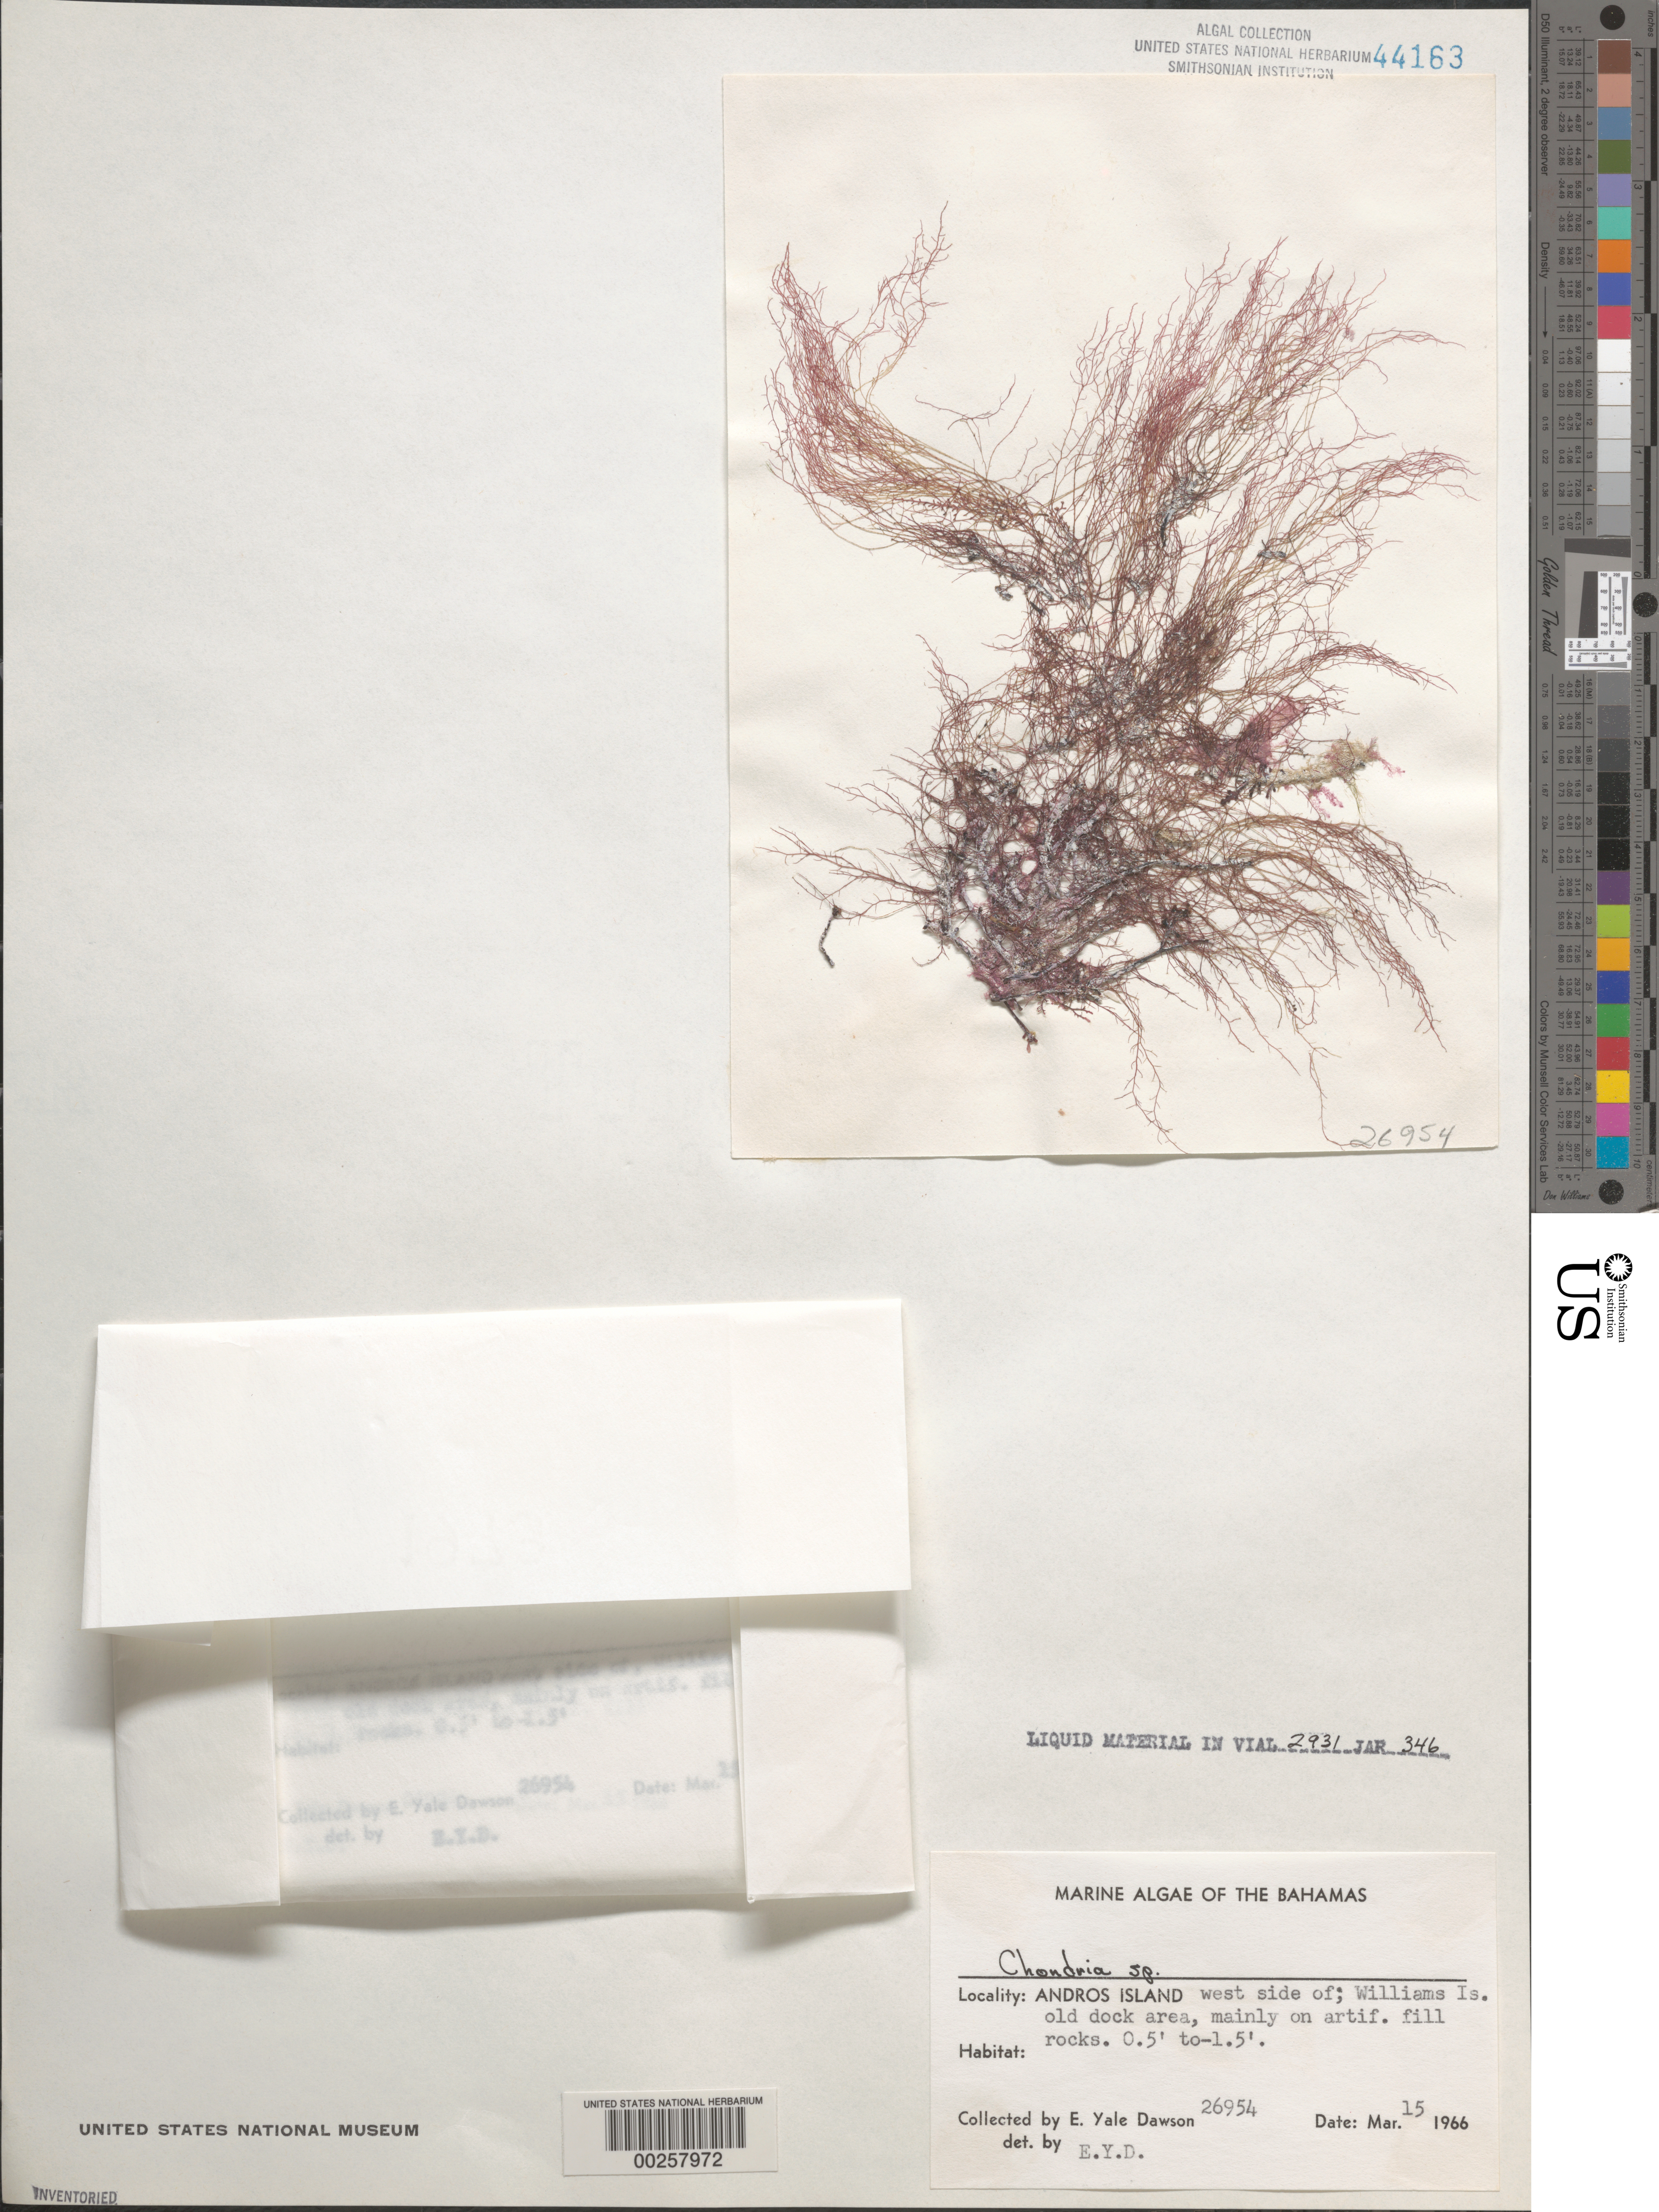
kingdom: Plantae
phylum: Rhodophyta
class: Florideophyceae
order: Ceramiales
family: Rhodomelaceae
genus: Chondria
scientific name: Chondria sp.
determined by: Dawson, E. Y.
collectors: E. Y. Dawson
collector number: EYD 26954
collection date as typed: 15 Mar 1966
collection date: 1966-03-15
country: Bahamas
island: Andros Island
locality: West side of Andros Island, Williams Island old dock area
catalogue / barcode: US 44163